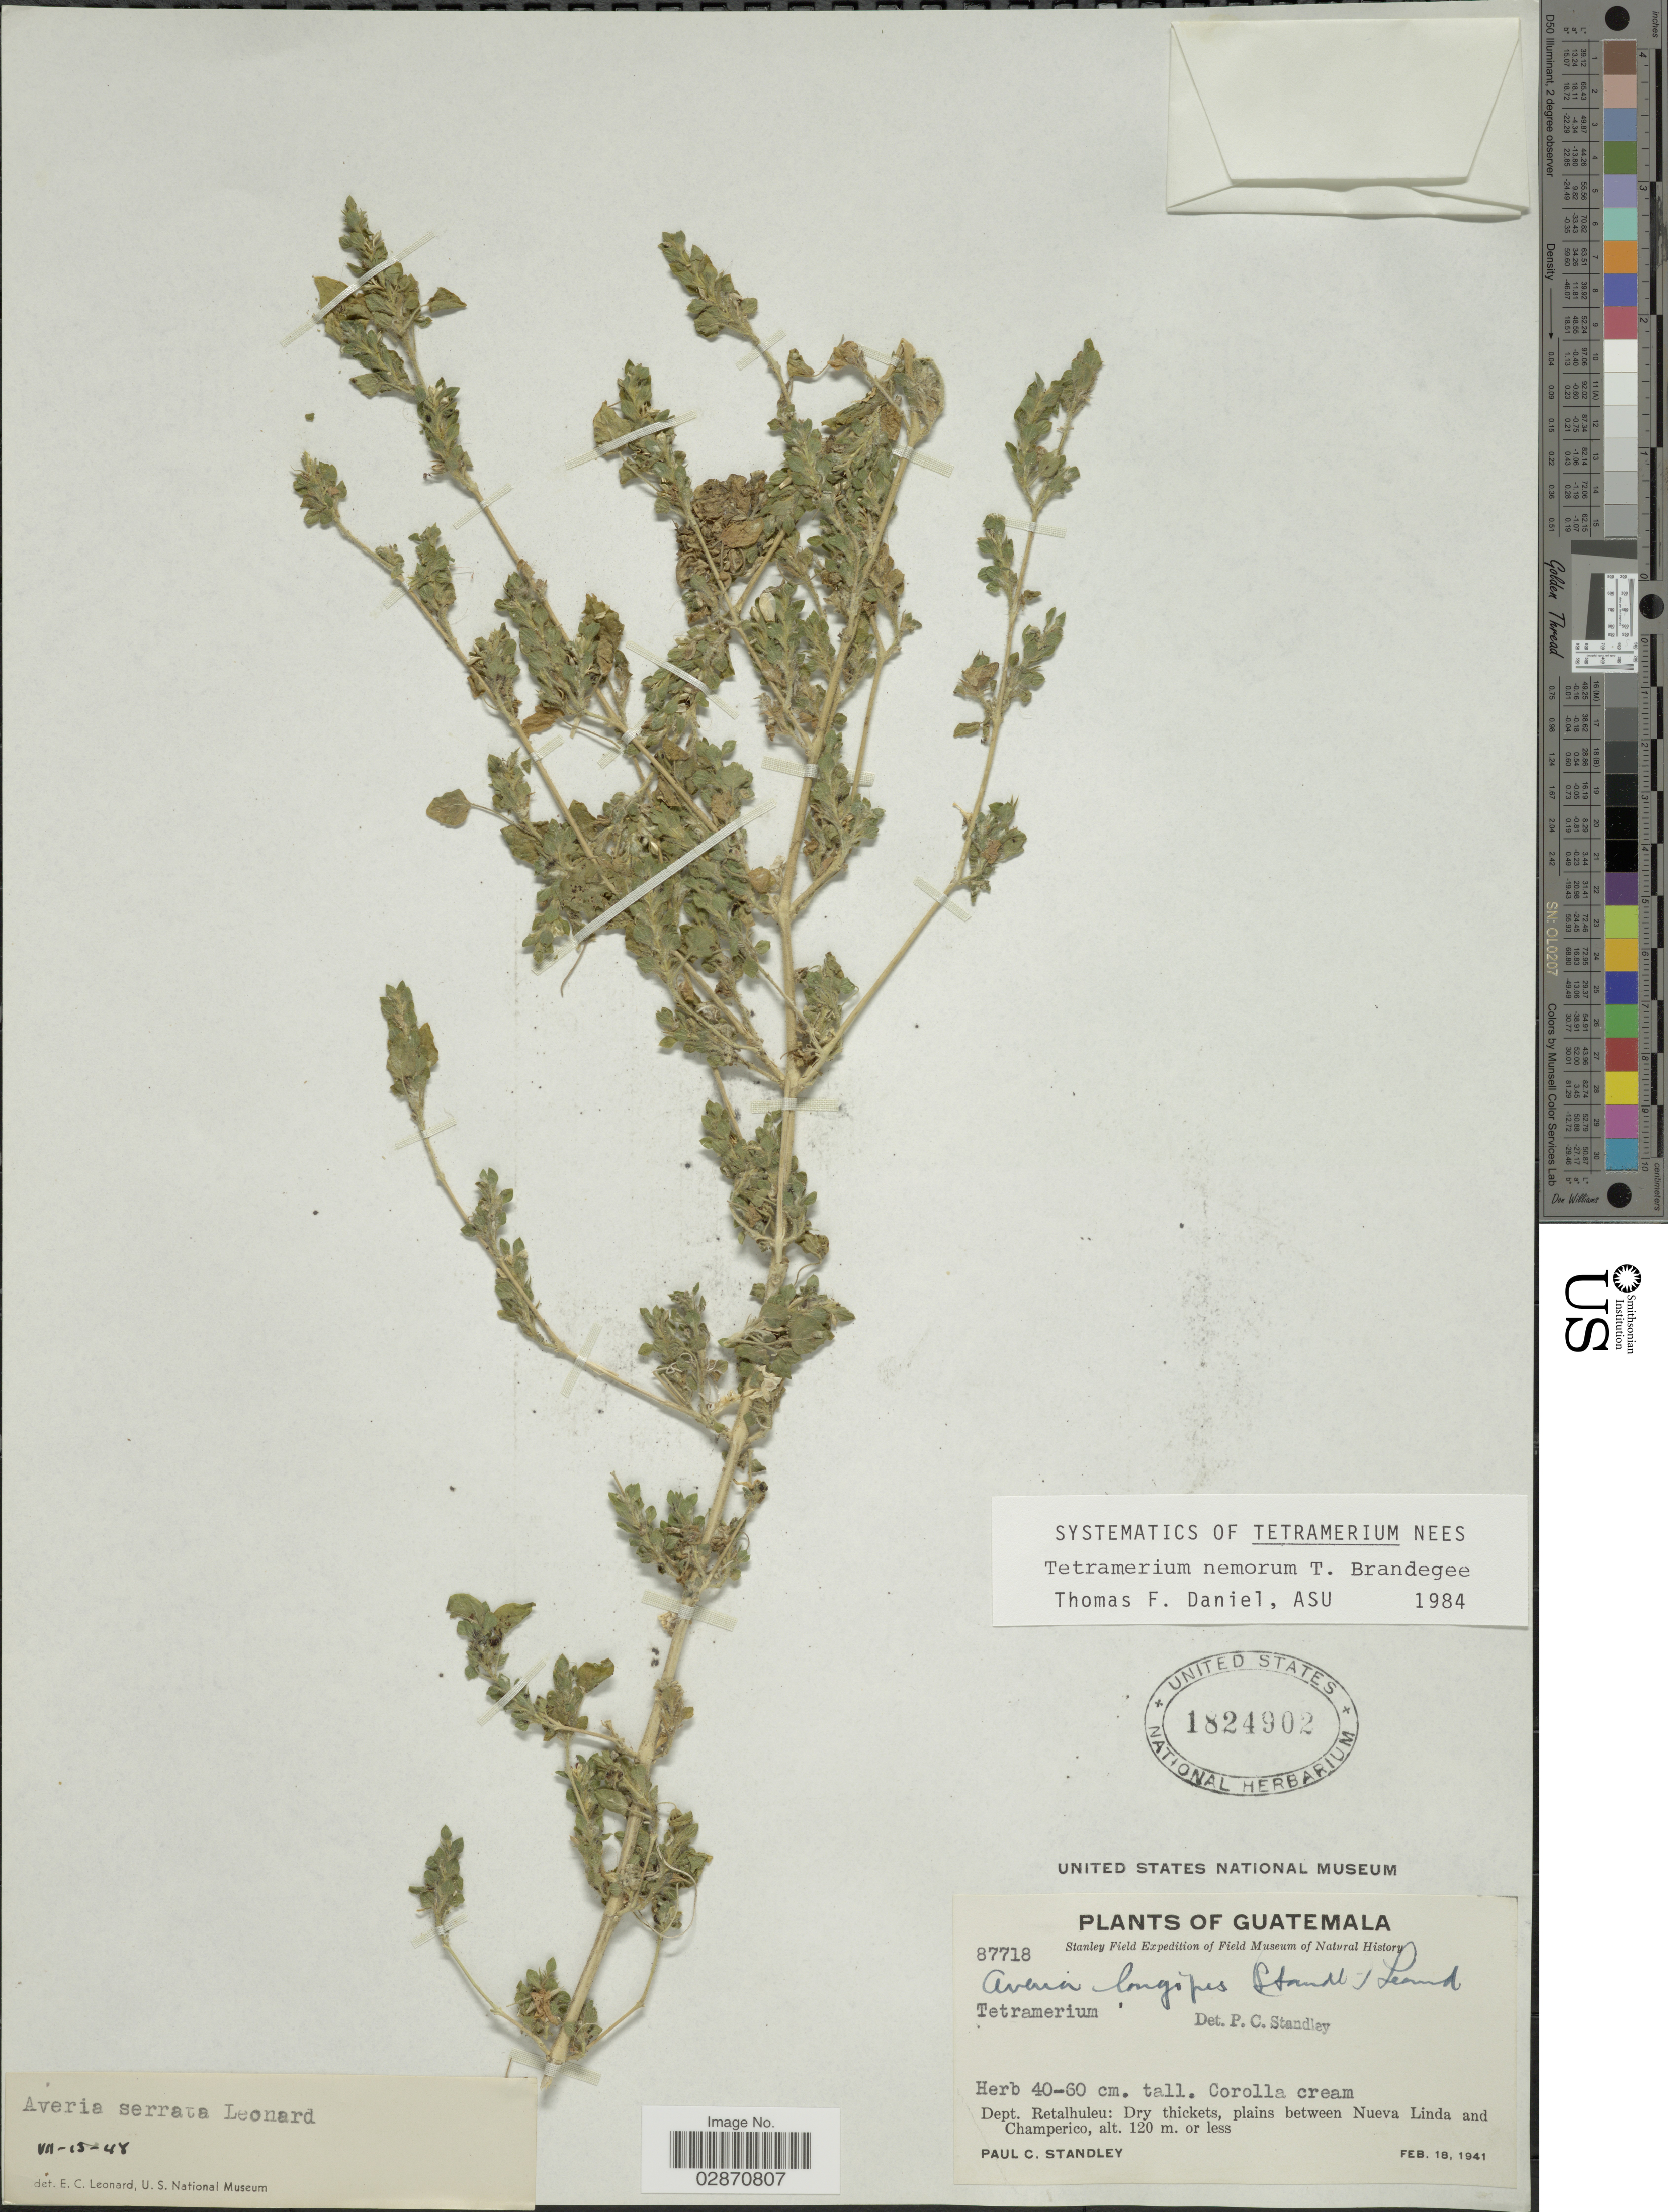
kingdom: Plantae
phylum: Tracheophyta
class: Magnoliopsida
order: Lamiales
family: Acanthaceae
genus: Tetramerium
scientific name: Tetramerium nemorum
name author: Brandegee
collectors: P. C. Standley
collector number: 87718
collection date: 1941-02-18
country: Guatemala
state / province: Retalhuleu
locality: Dept. Retalhuleu, plains between Nueva Linda and Champerico.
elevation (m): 120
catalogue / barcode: US 1824902